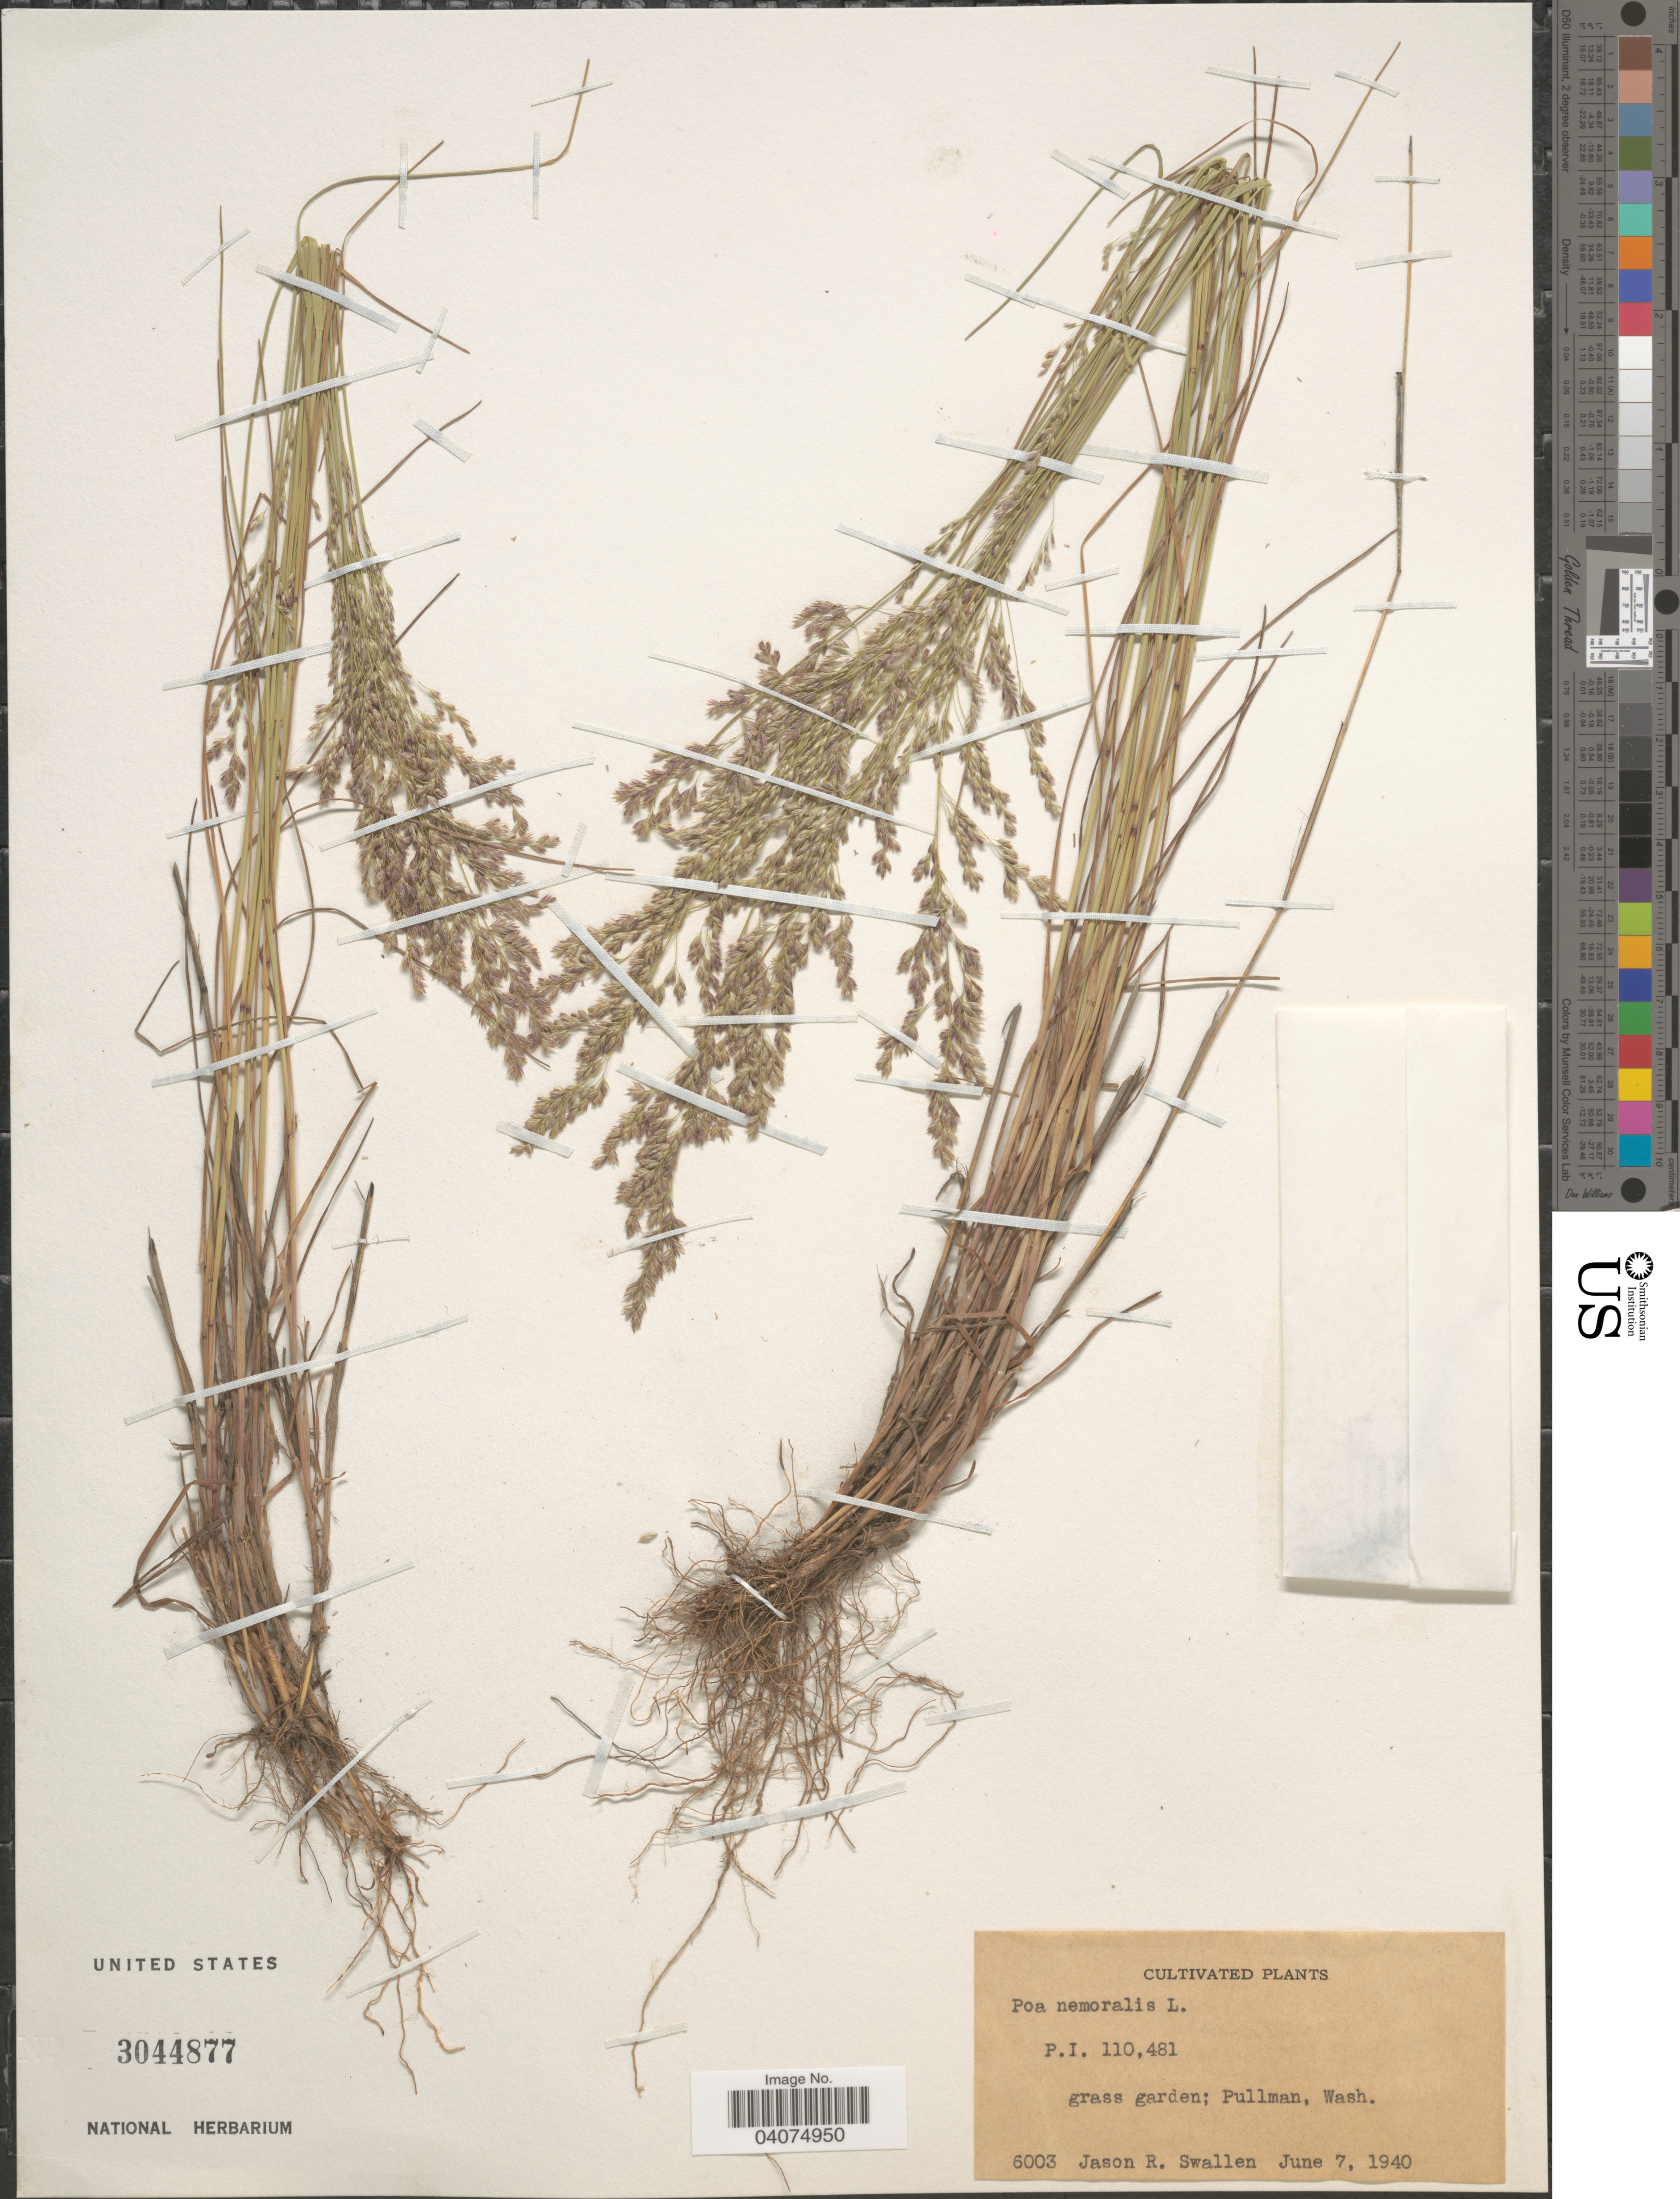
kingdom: Plantae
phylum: Tracheophyta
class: Liliopsida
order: Poales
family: Poaceae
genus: Poa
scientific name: Poa nemoralis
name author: L.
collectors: J. R. Swallen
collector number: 6003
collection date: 1940-06-07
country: United States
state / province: Washington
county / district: Whitman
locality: Grass garden; Pullman.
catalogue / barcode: US 3044877